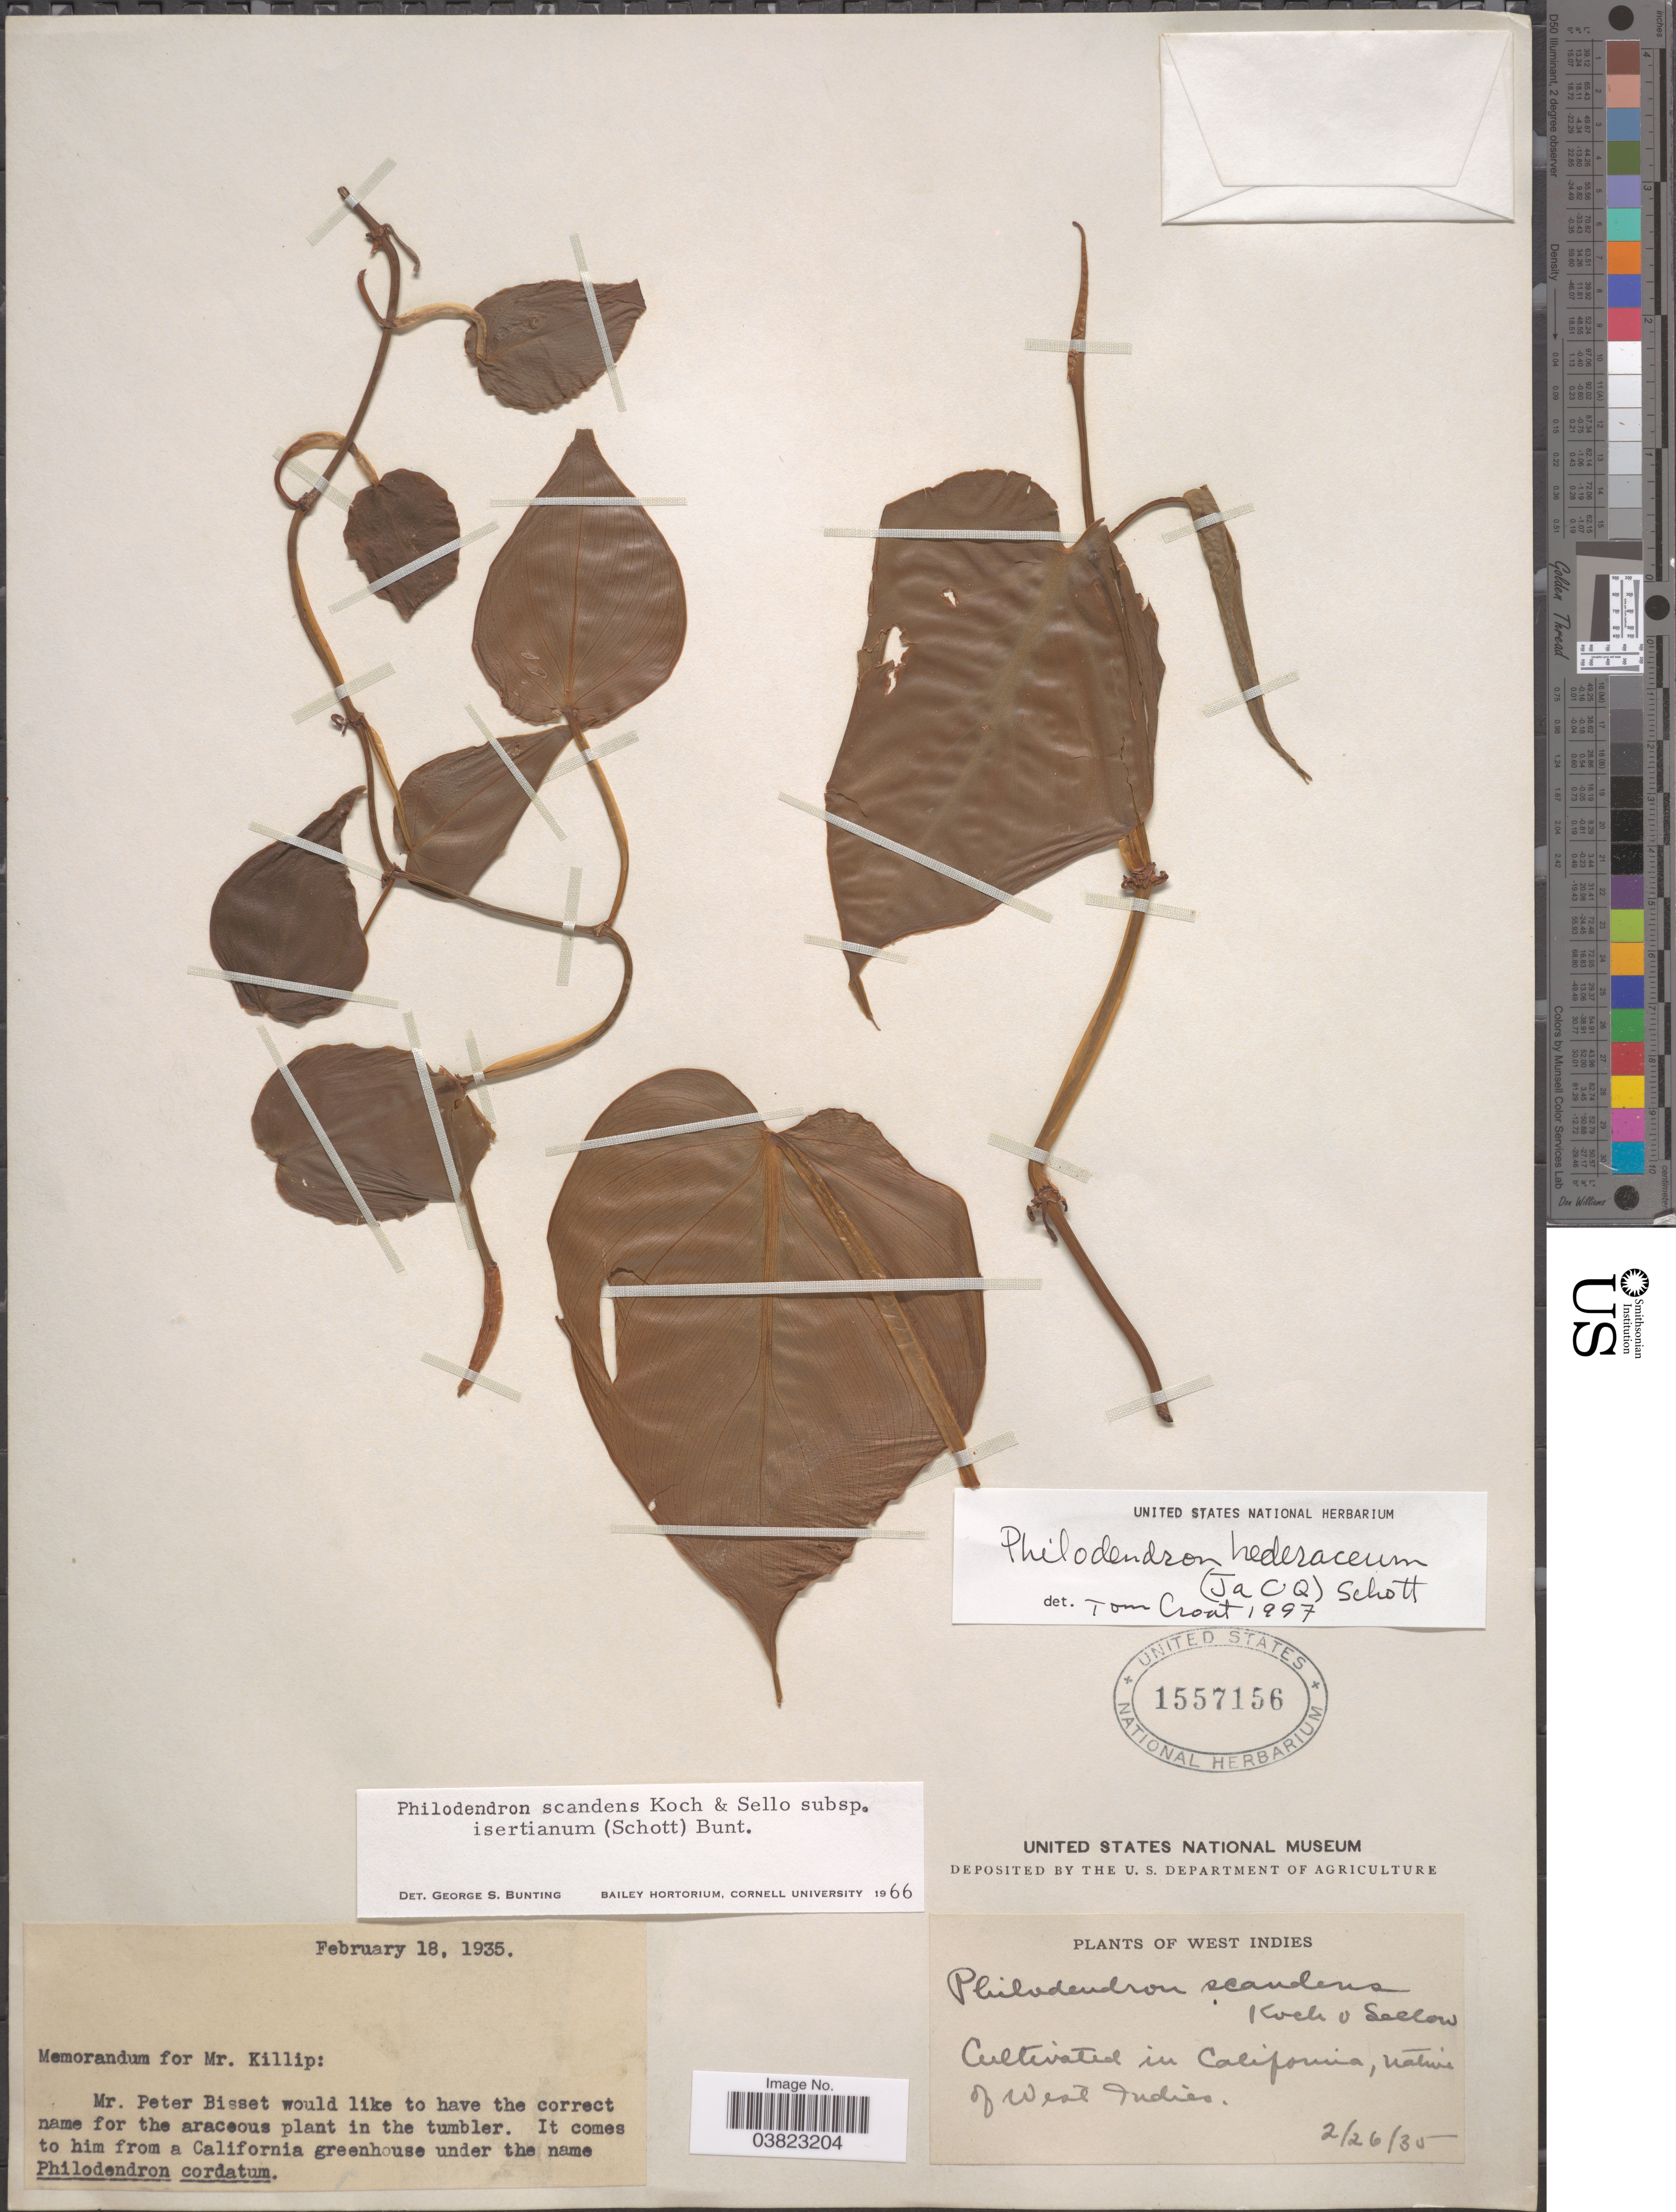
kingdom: Plantae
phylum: Tracheophyta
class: Liliopsida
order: Alismatales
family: Araceae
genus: Philodendron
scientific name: Philodendron hederaceum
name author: (Jacq.) Schott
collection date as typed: Transcribed d/m/y: 26/2/35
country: United States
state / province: California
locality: West Indies. Native of West Indies.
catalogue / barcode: US 1557156